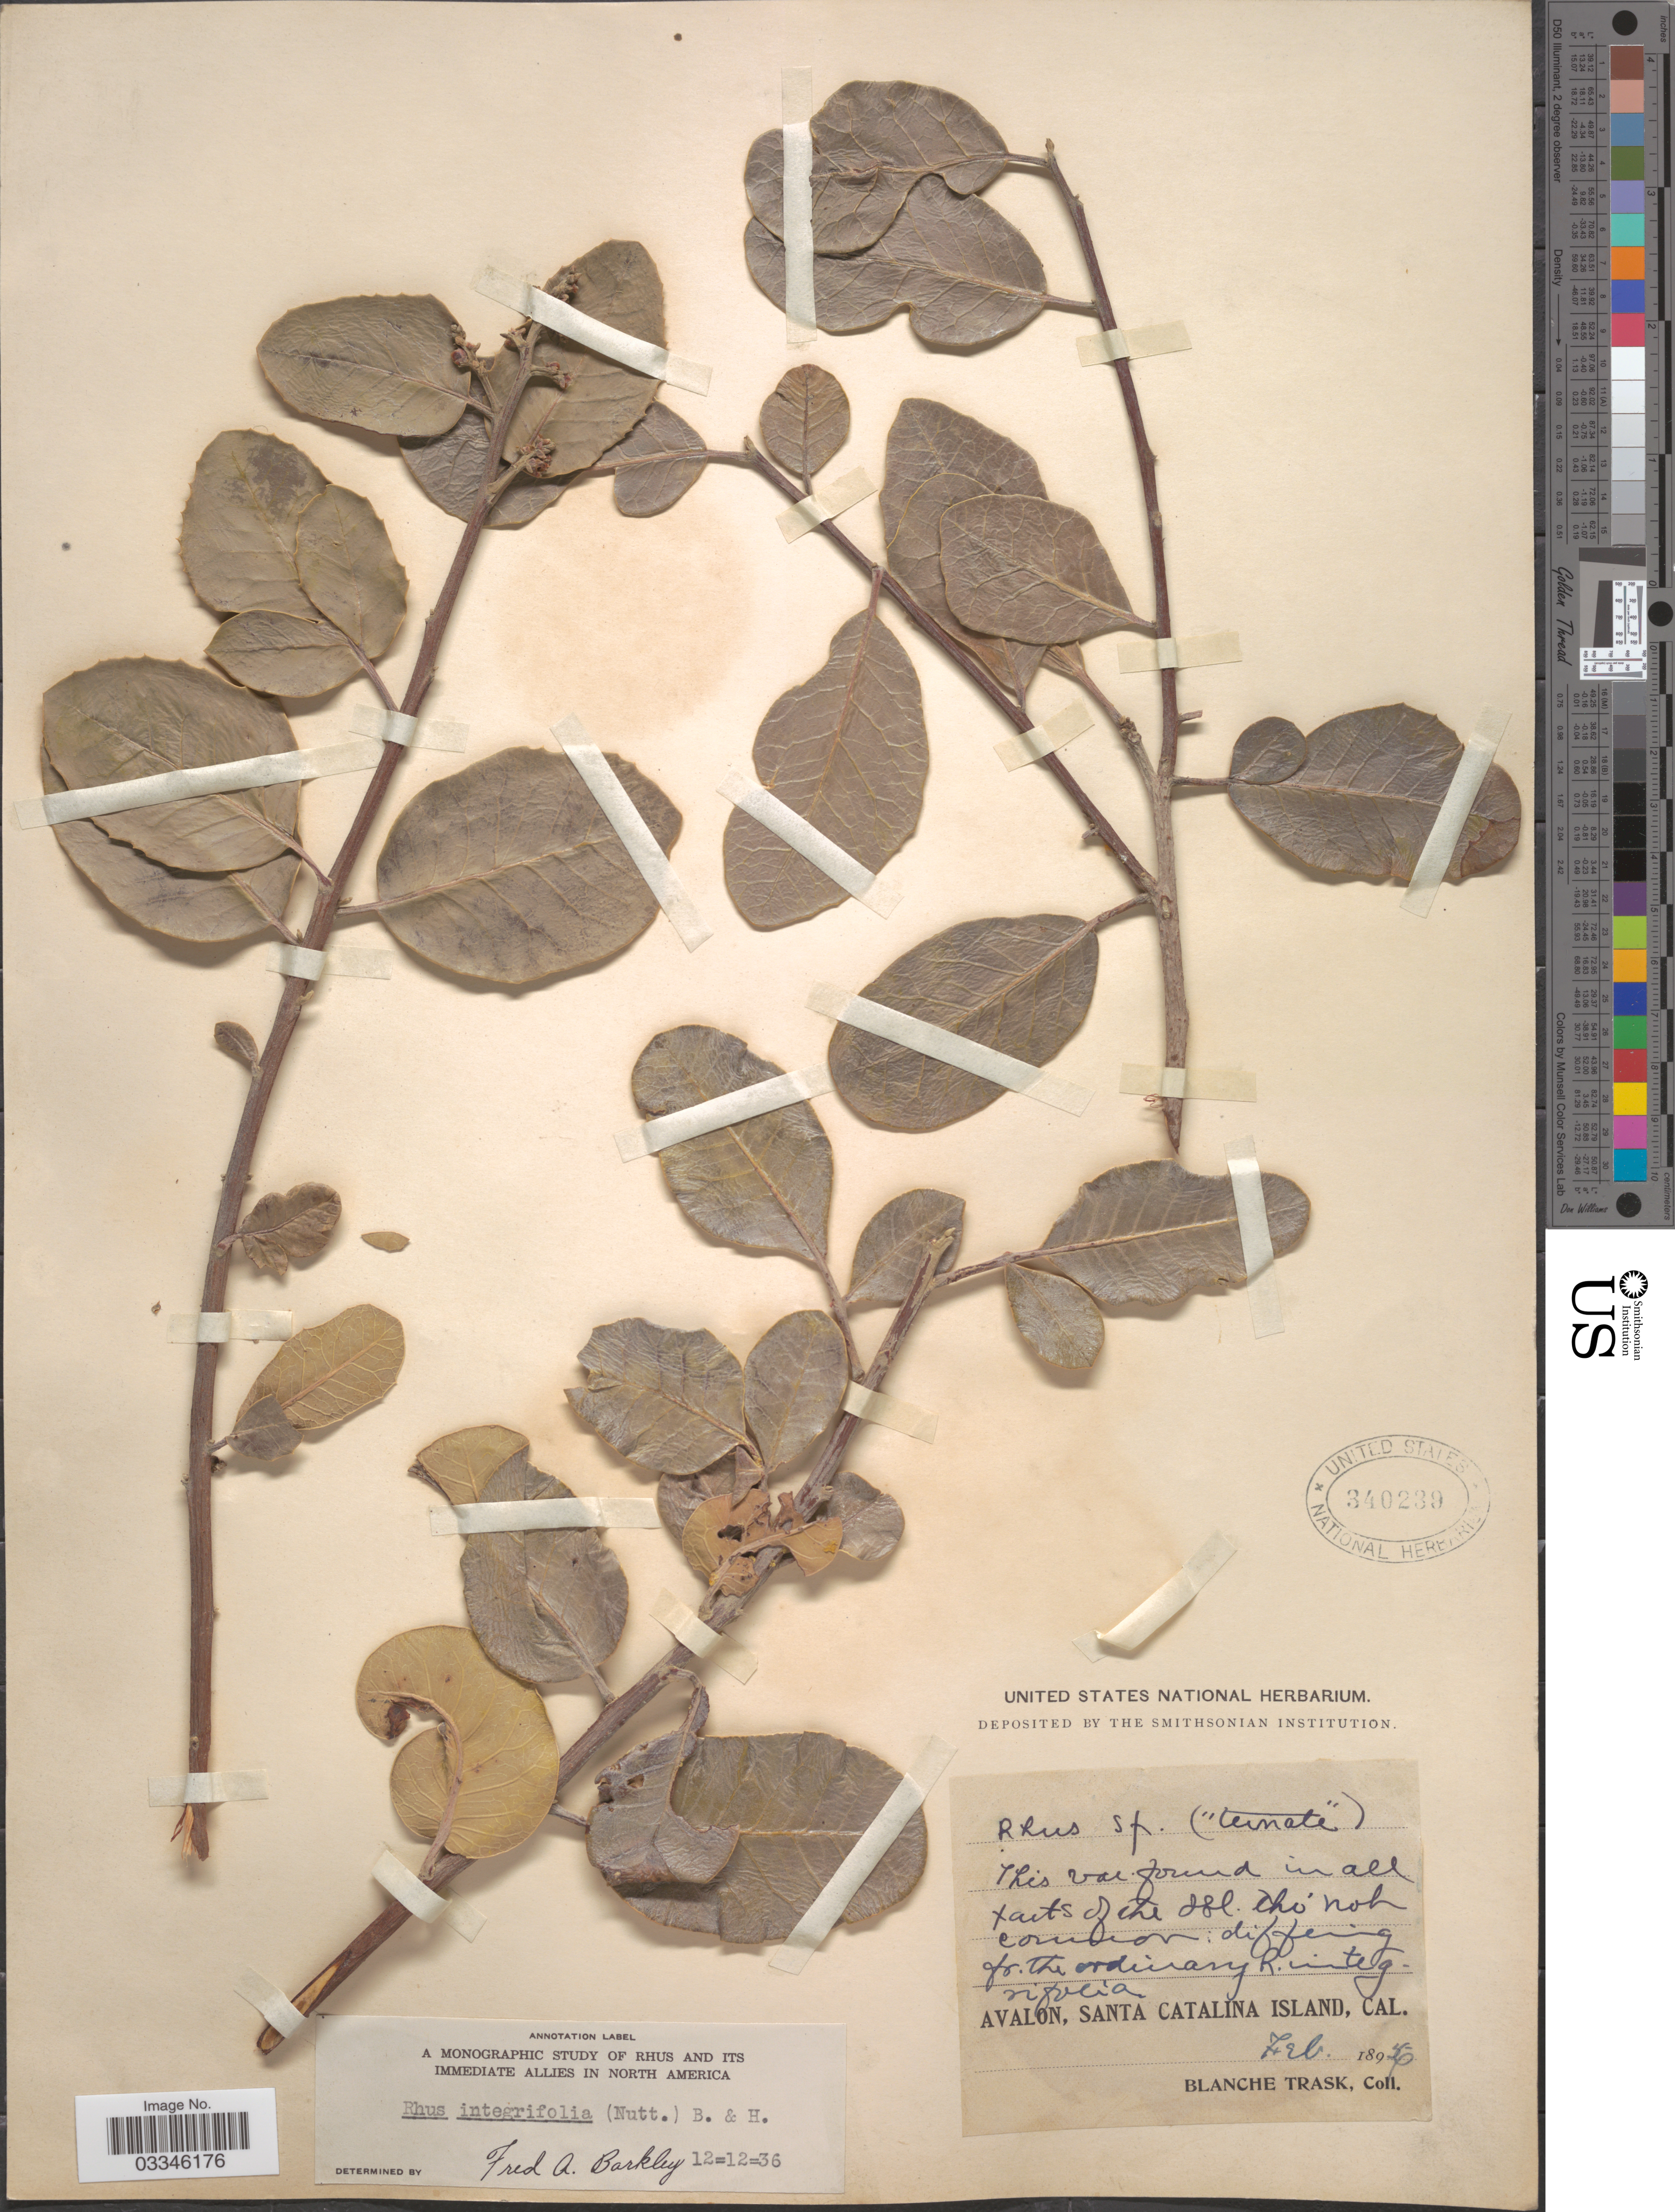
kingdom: Plantae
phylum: Tracheophyta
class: Magnoliopsida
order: Sapindales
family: Anacardiaceae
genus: Rhus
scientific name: Rhus integrifolia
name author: (Nutt.) Benth. & Hook. f. ex W.H. Brewer & S. Watson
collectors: B. Trask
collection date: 1896-02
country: United States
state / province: California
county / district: Los Angeles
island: Santa Catalina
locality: Avalon, Santa Catalina Island.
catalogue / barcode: US 340239